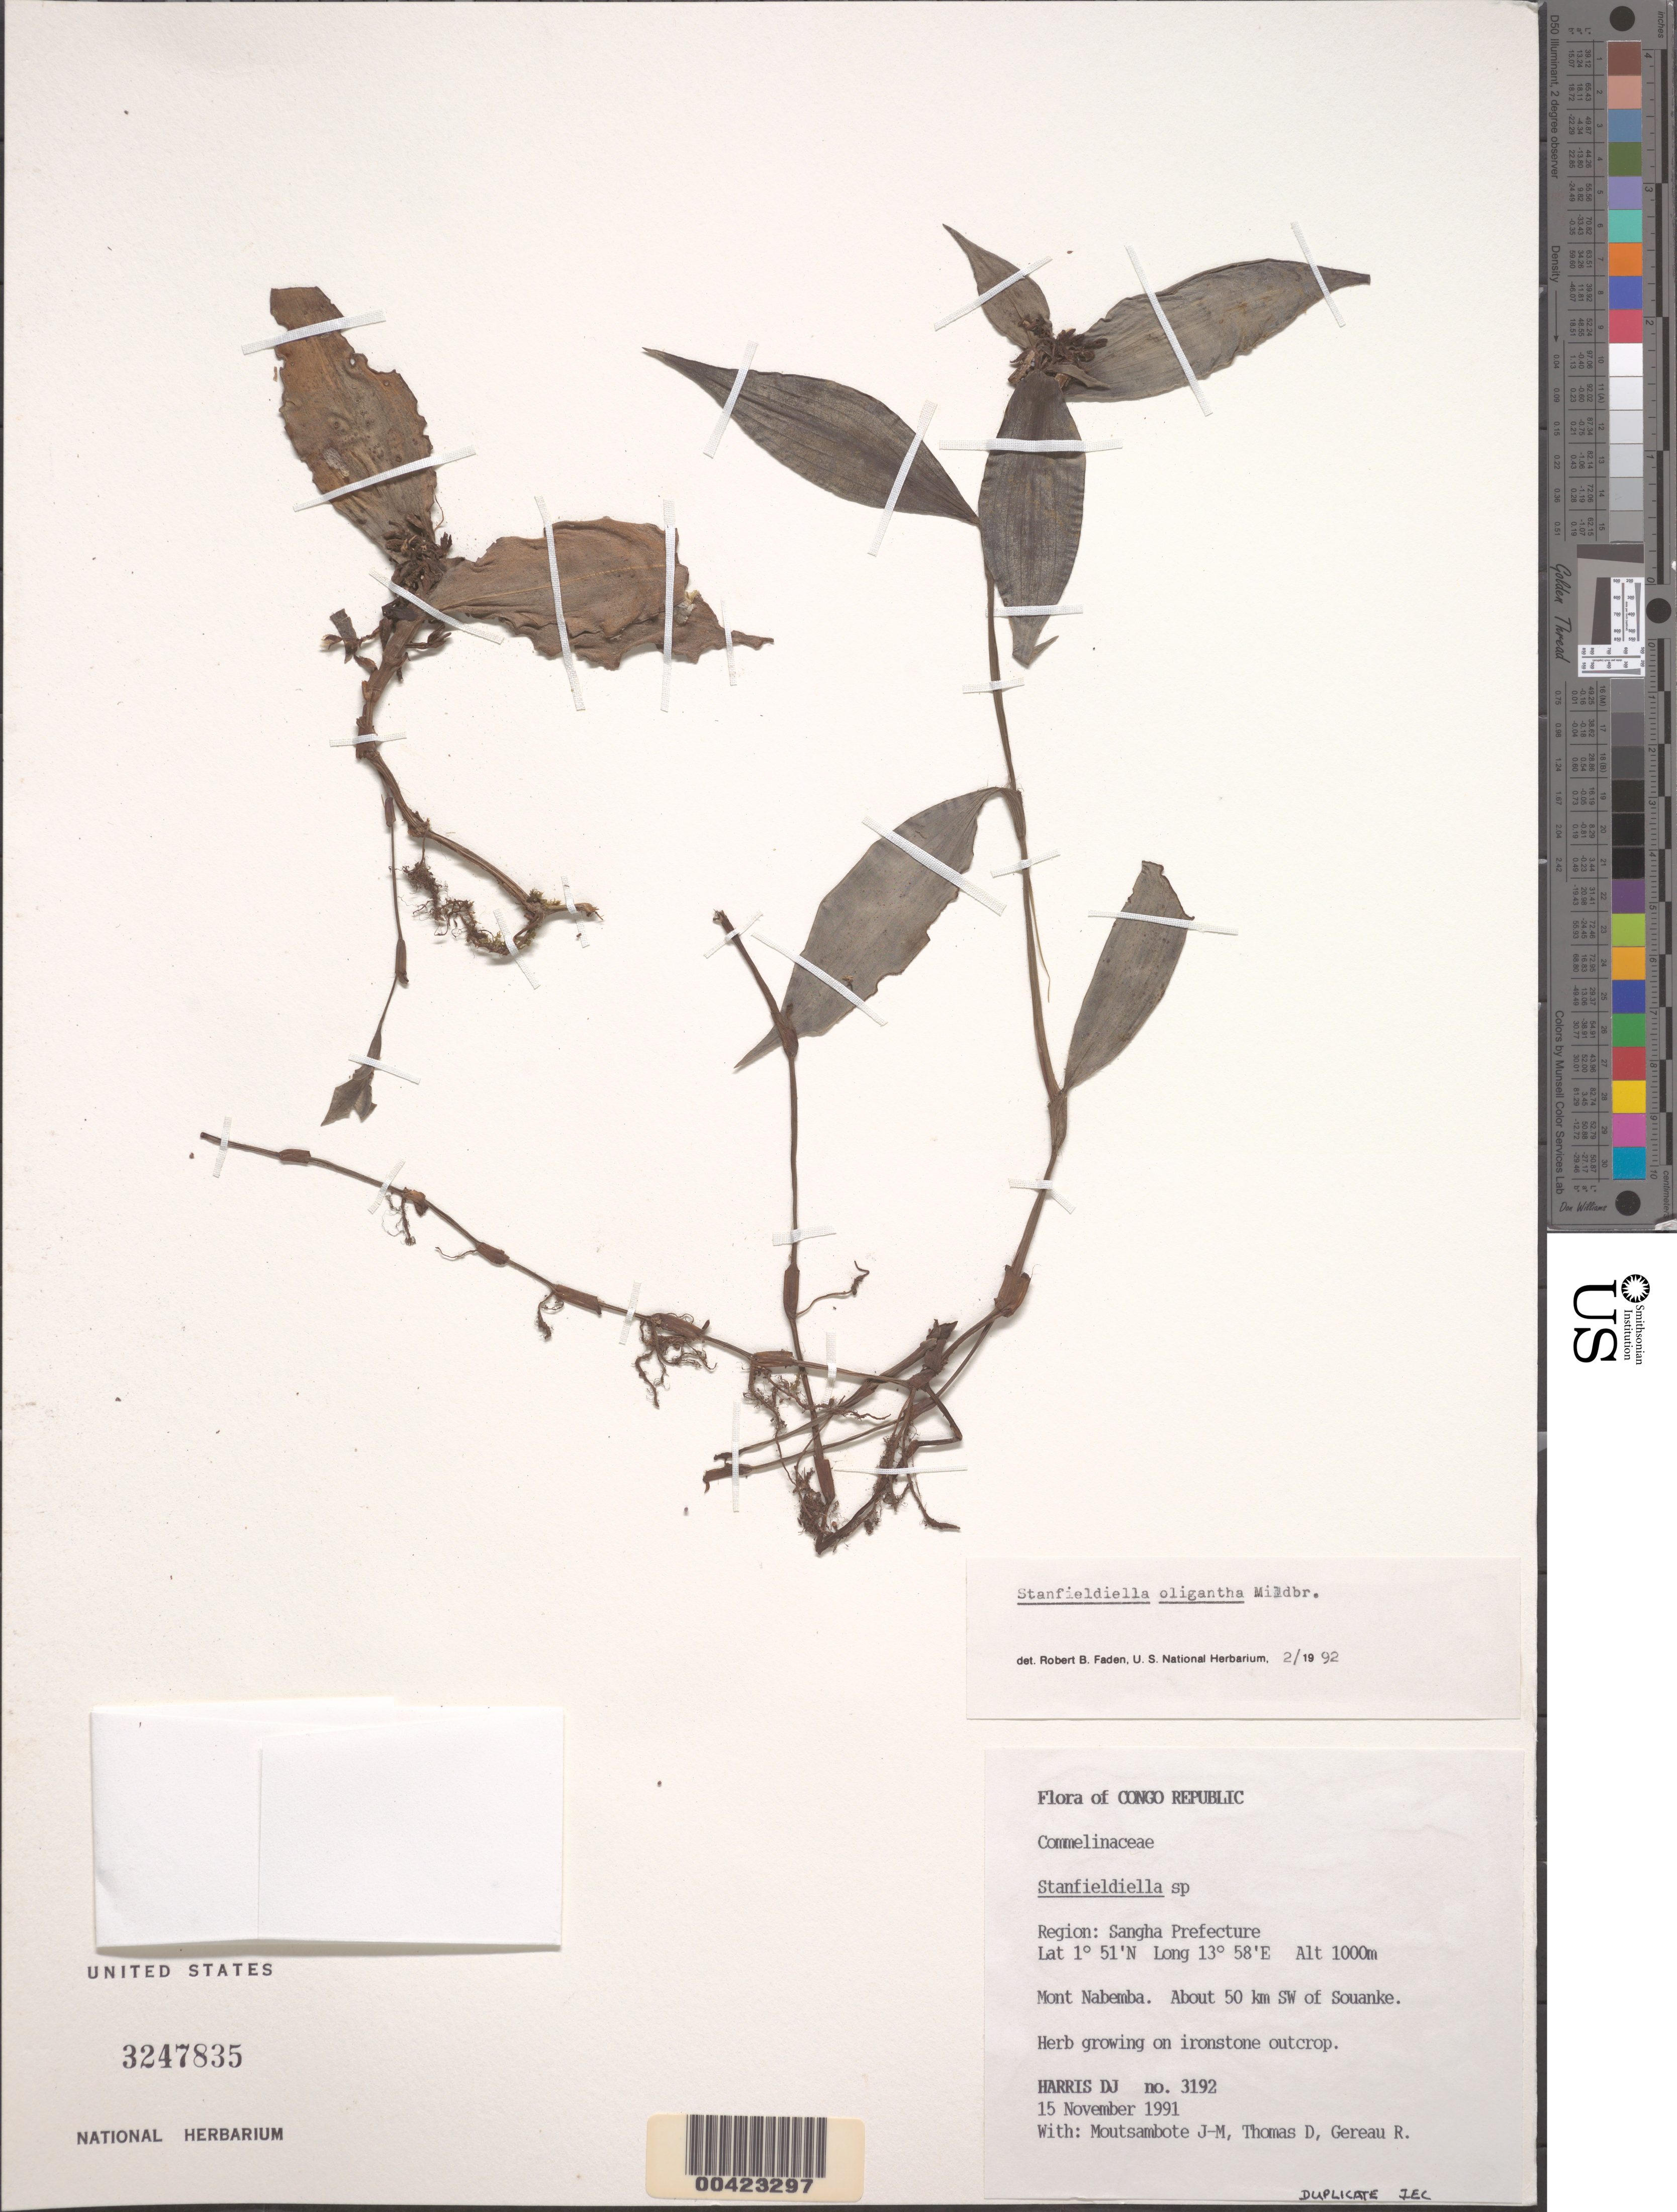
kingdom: Plantae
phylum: Tracheophyta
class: Liliopsida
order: Commelinales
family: Commelinaceae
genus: Stanfieldiella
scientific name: Stanfieldiella oligantha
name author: (Mildbr.) Brenan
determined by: Faden, Robert B., (US), Smithsonian Institution - National Museum of Natural History (UNITED STATES)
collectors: D. J. Harris, J. Moutsambote, D. Thomas & R. E. Gereau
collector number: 3192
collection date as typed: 15 Nov 1991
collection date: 1991-11-15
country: Congo, Republic of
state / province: Sangha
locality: Mont Nabemba, SW of Souanke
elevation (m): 1000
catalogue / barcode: US 3247835